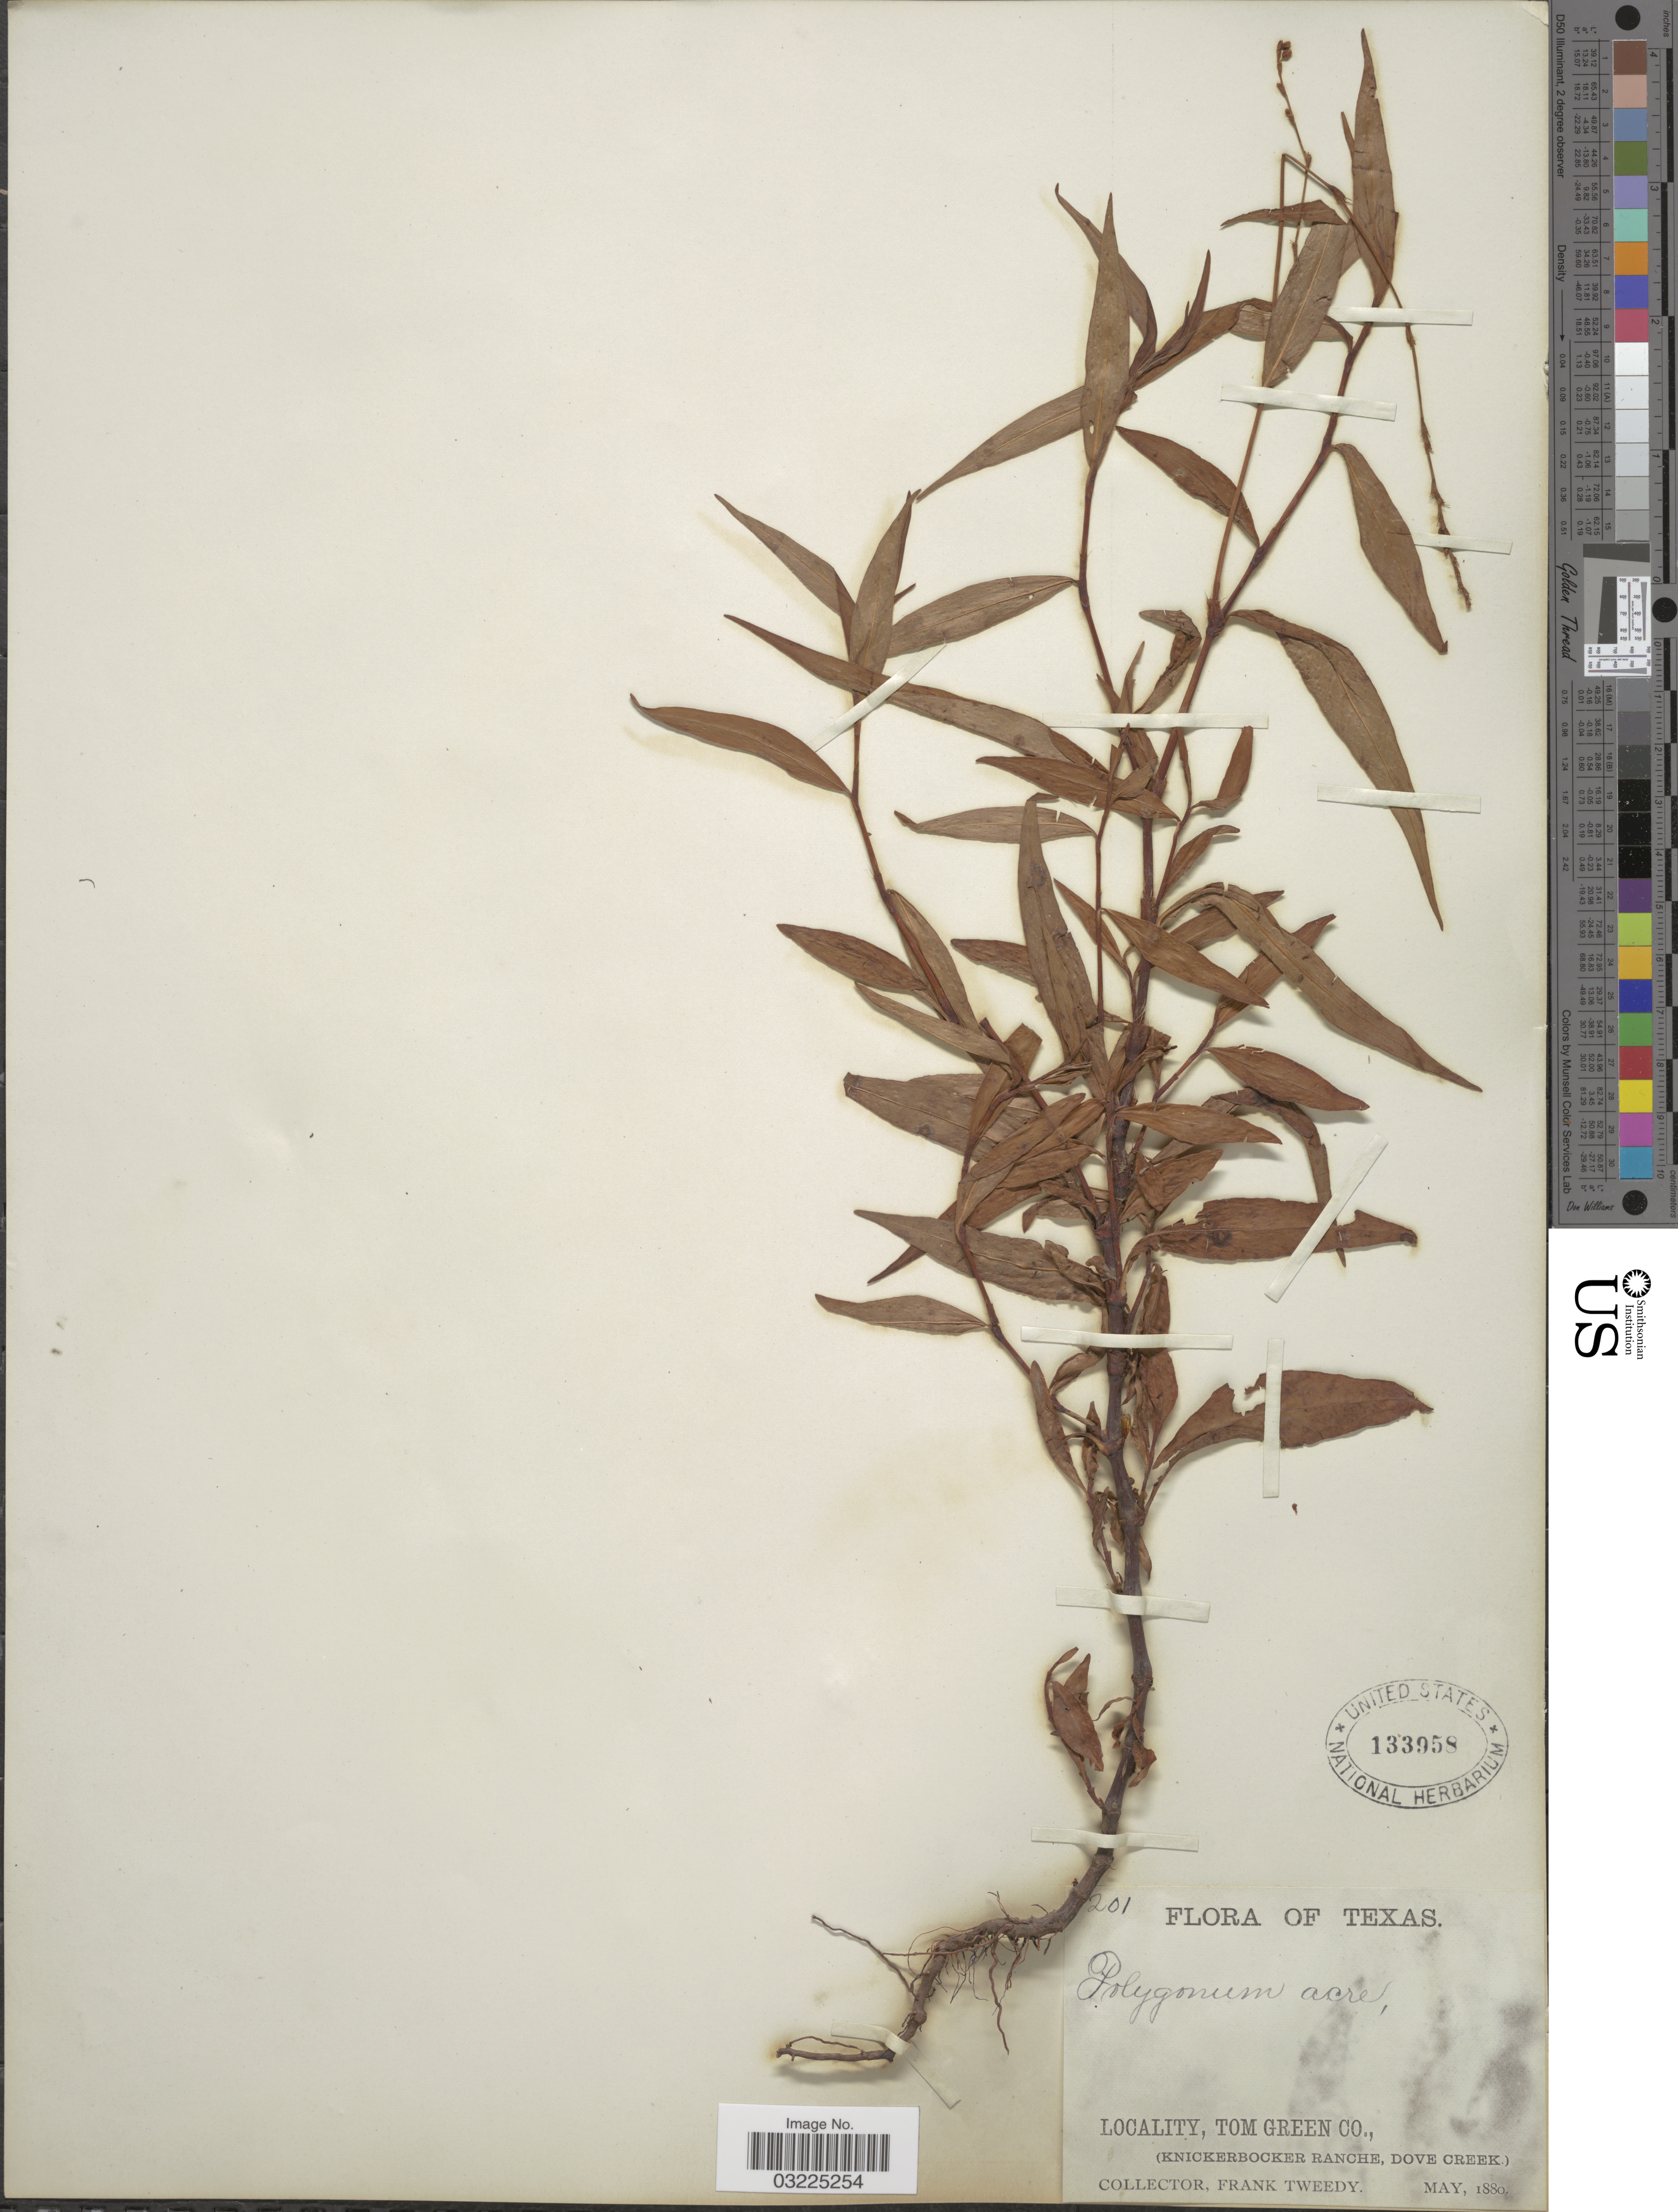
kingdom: Plantae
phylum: Tracheophyta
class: Magnoliopsida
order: Caryophyllales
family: Polygonaceae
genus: Persicaria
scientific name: Persicaria punctata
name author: (Elliott) Small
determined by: Atha, D. E.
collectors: F. Tweedy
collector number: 201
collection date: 1880-05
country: United States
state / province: Texas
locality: Tom Green Co., (Knickerbocker Ranche, Dove Creek).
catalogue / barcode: US 133958